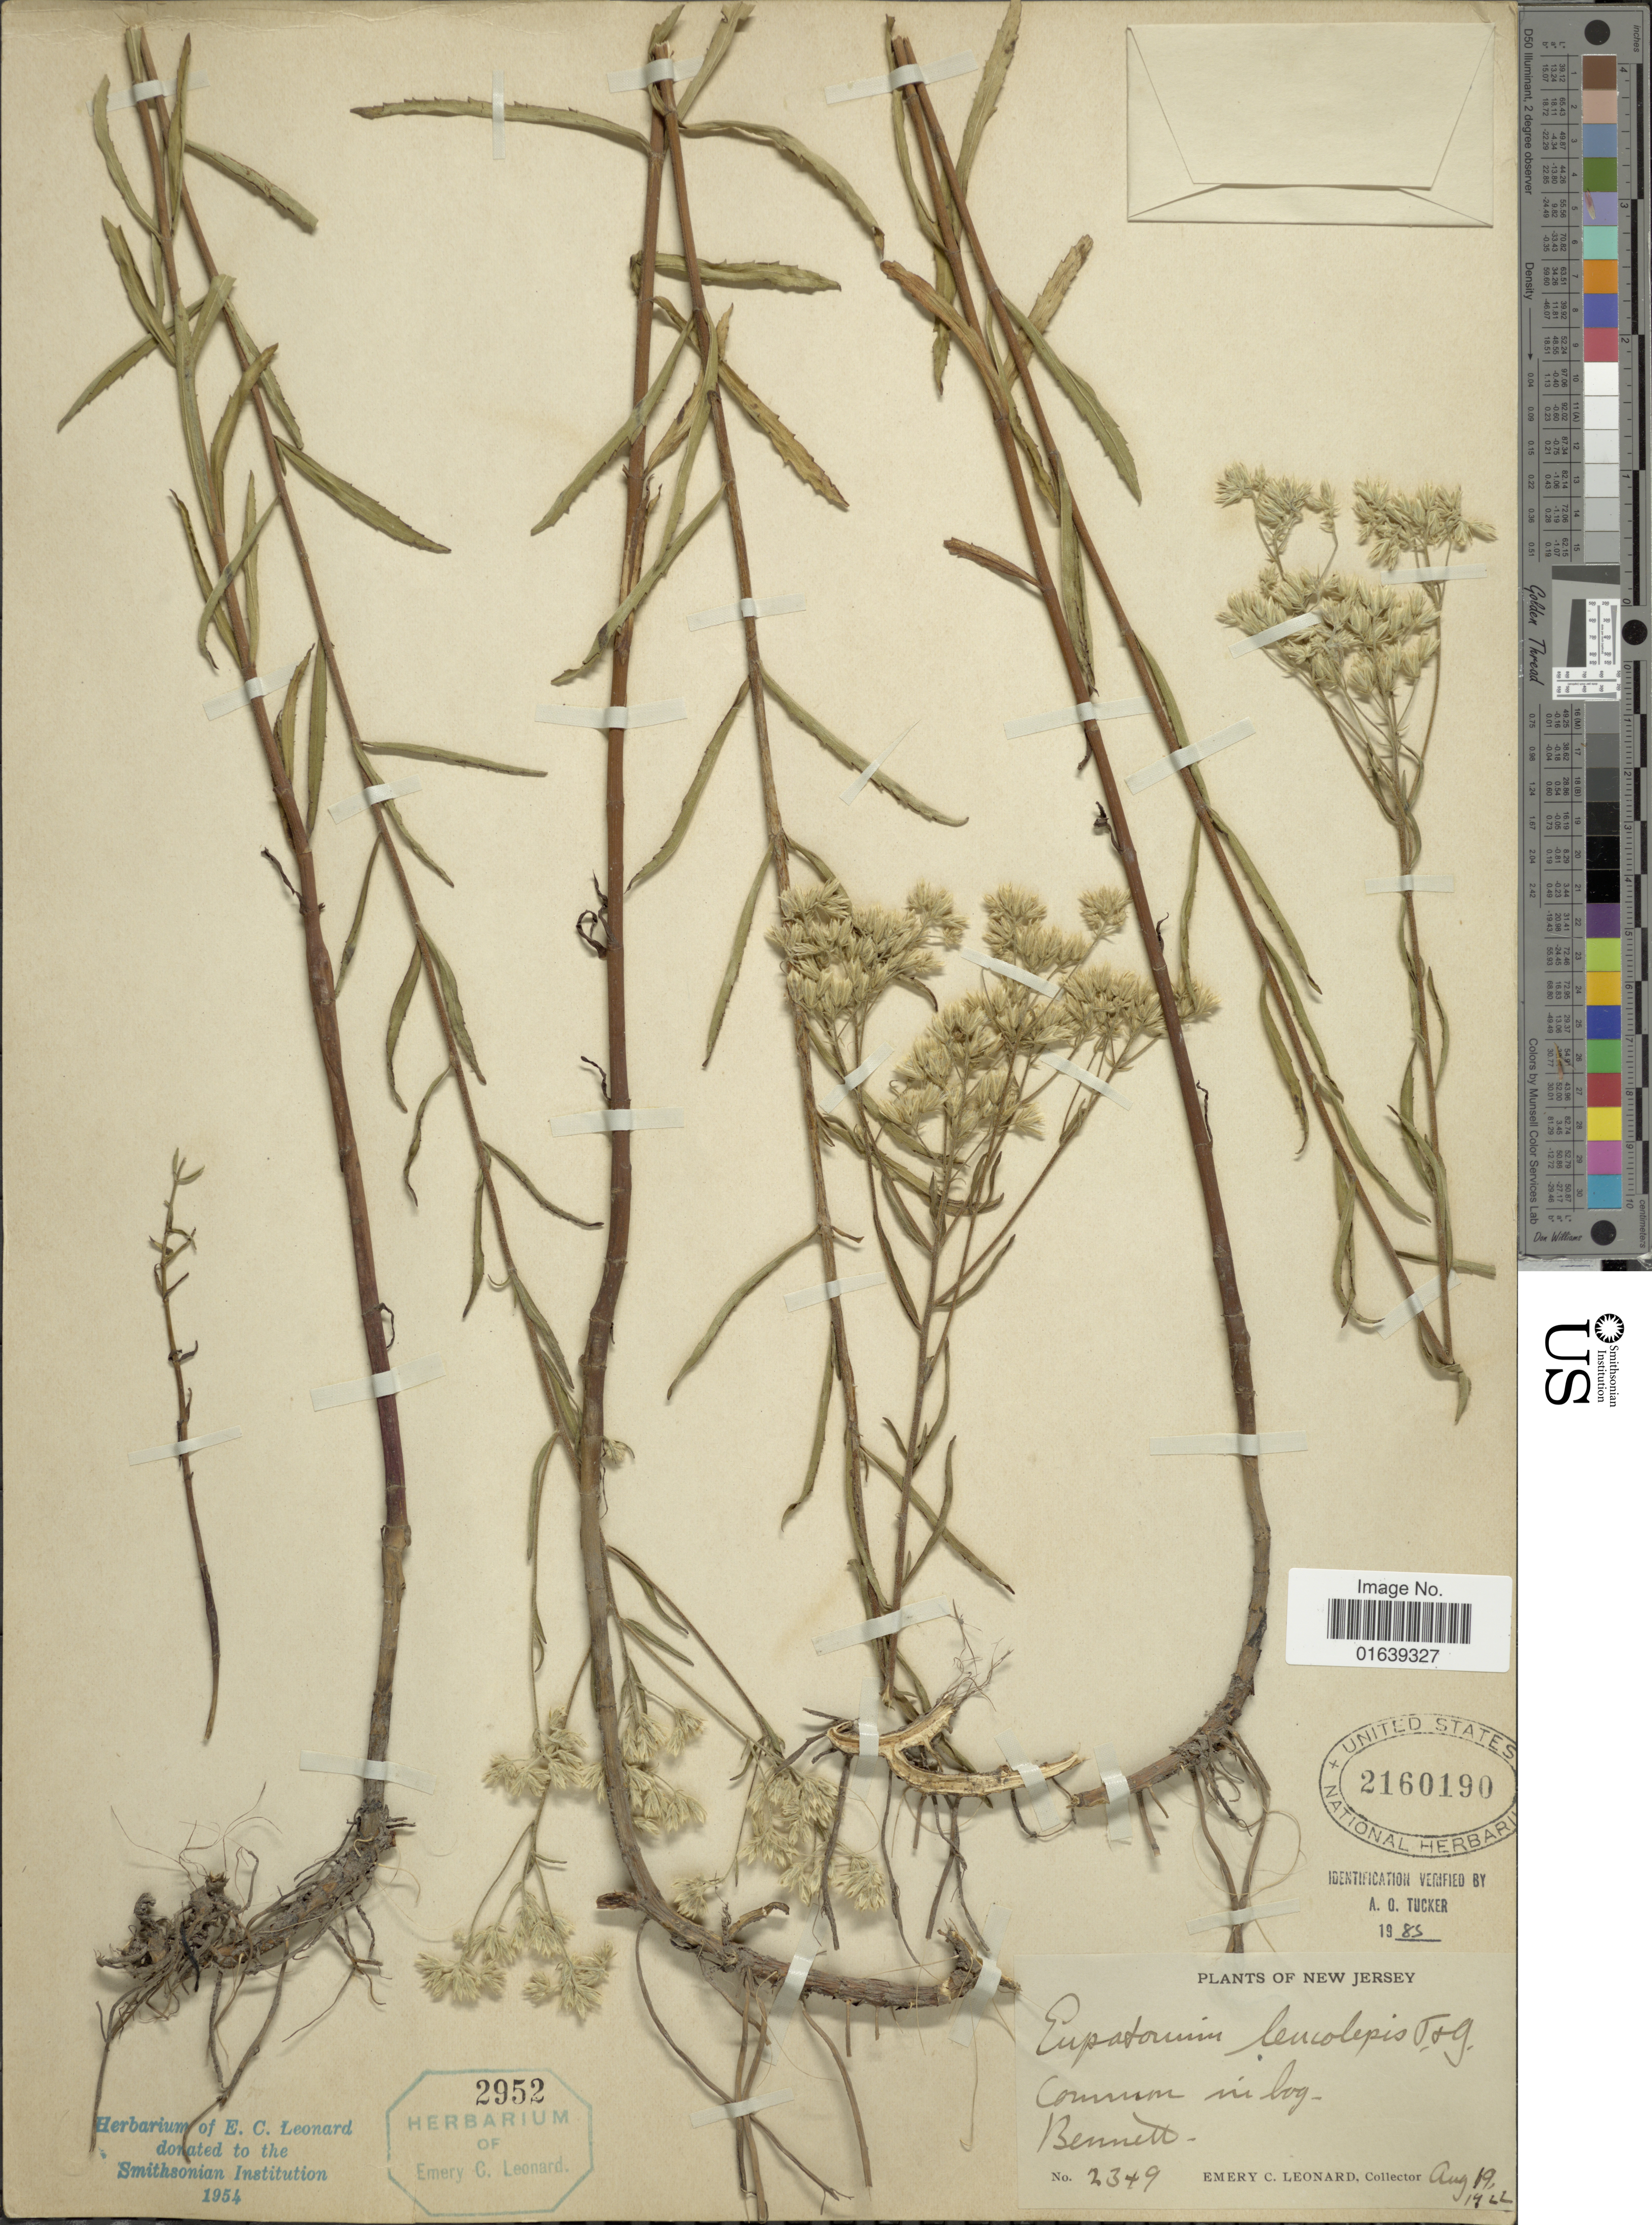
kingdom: Plantae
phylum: Tracheophyta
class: Magnoliopsida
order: Asterales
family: Asteraceae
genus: Eupatorium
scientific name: Eupatorium leucolepis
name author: (DC.) Torr. & A. Gray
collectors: E. C. Leonard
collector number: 2349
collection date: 1922-08-19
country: United States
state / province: New Jersey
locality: New Jersey. Bennet.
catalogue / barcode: US 2160190